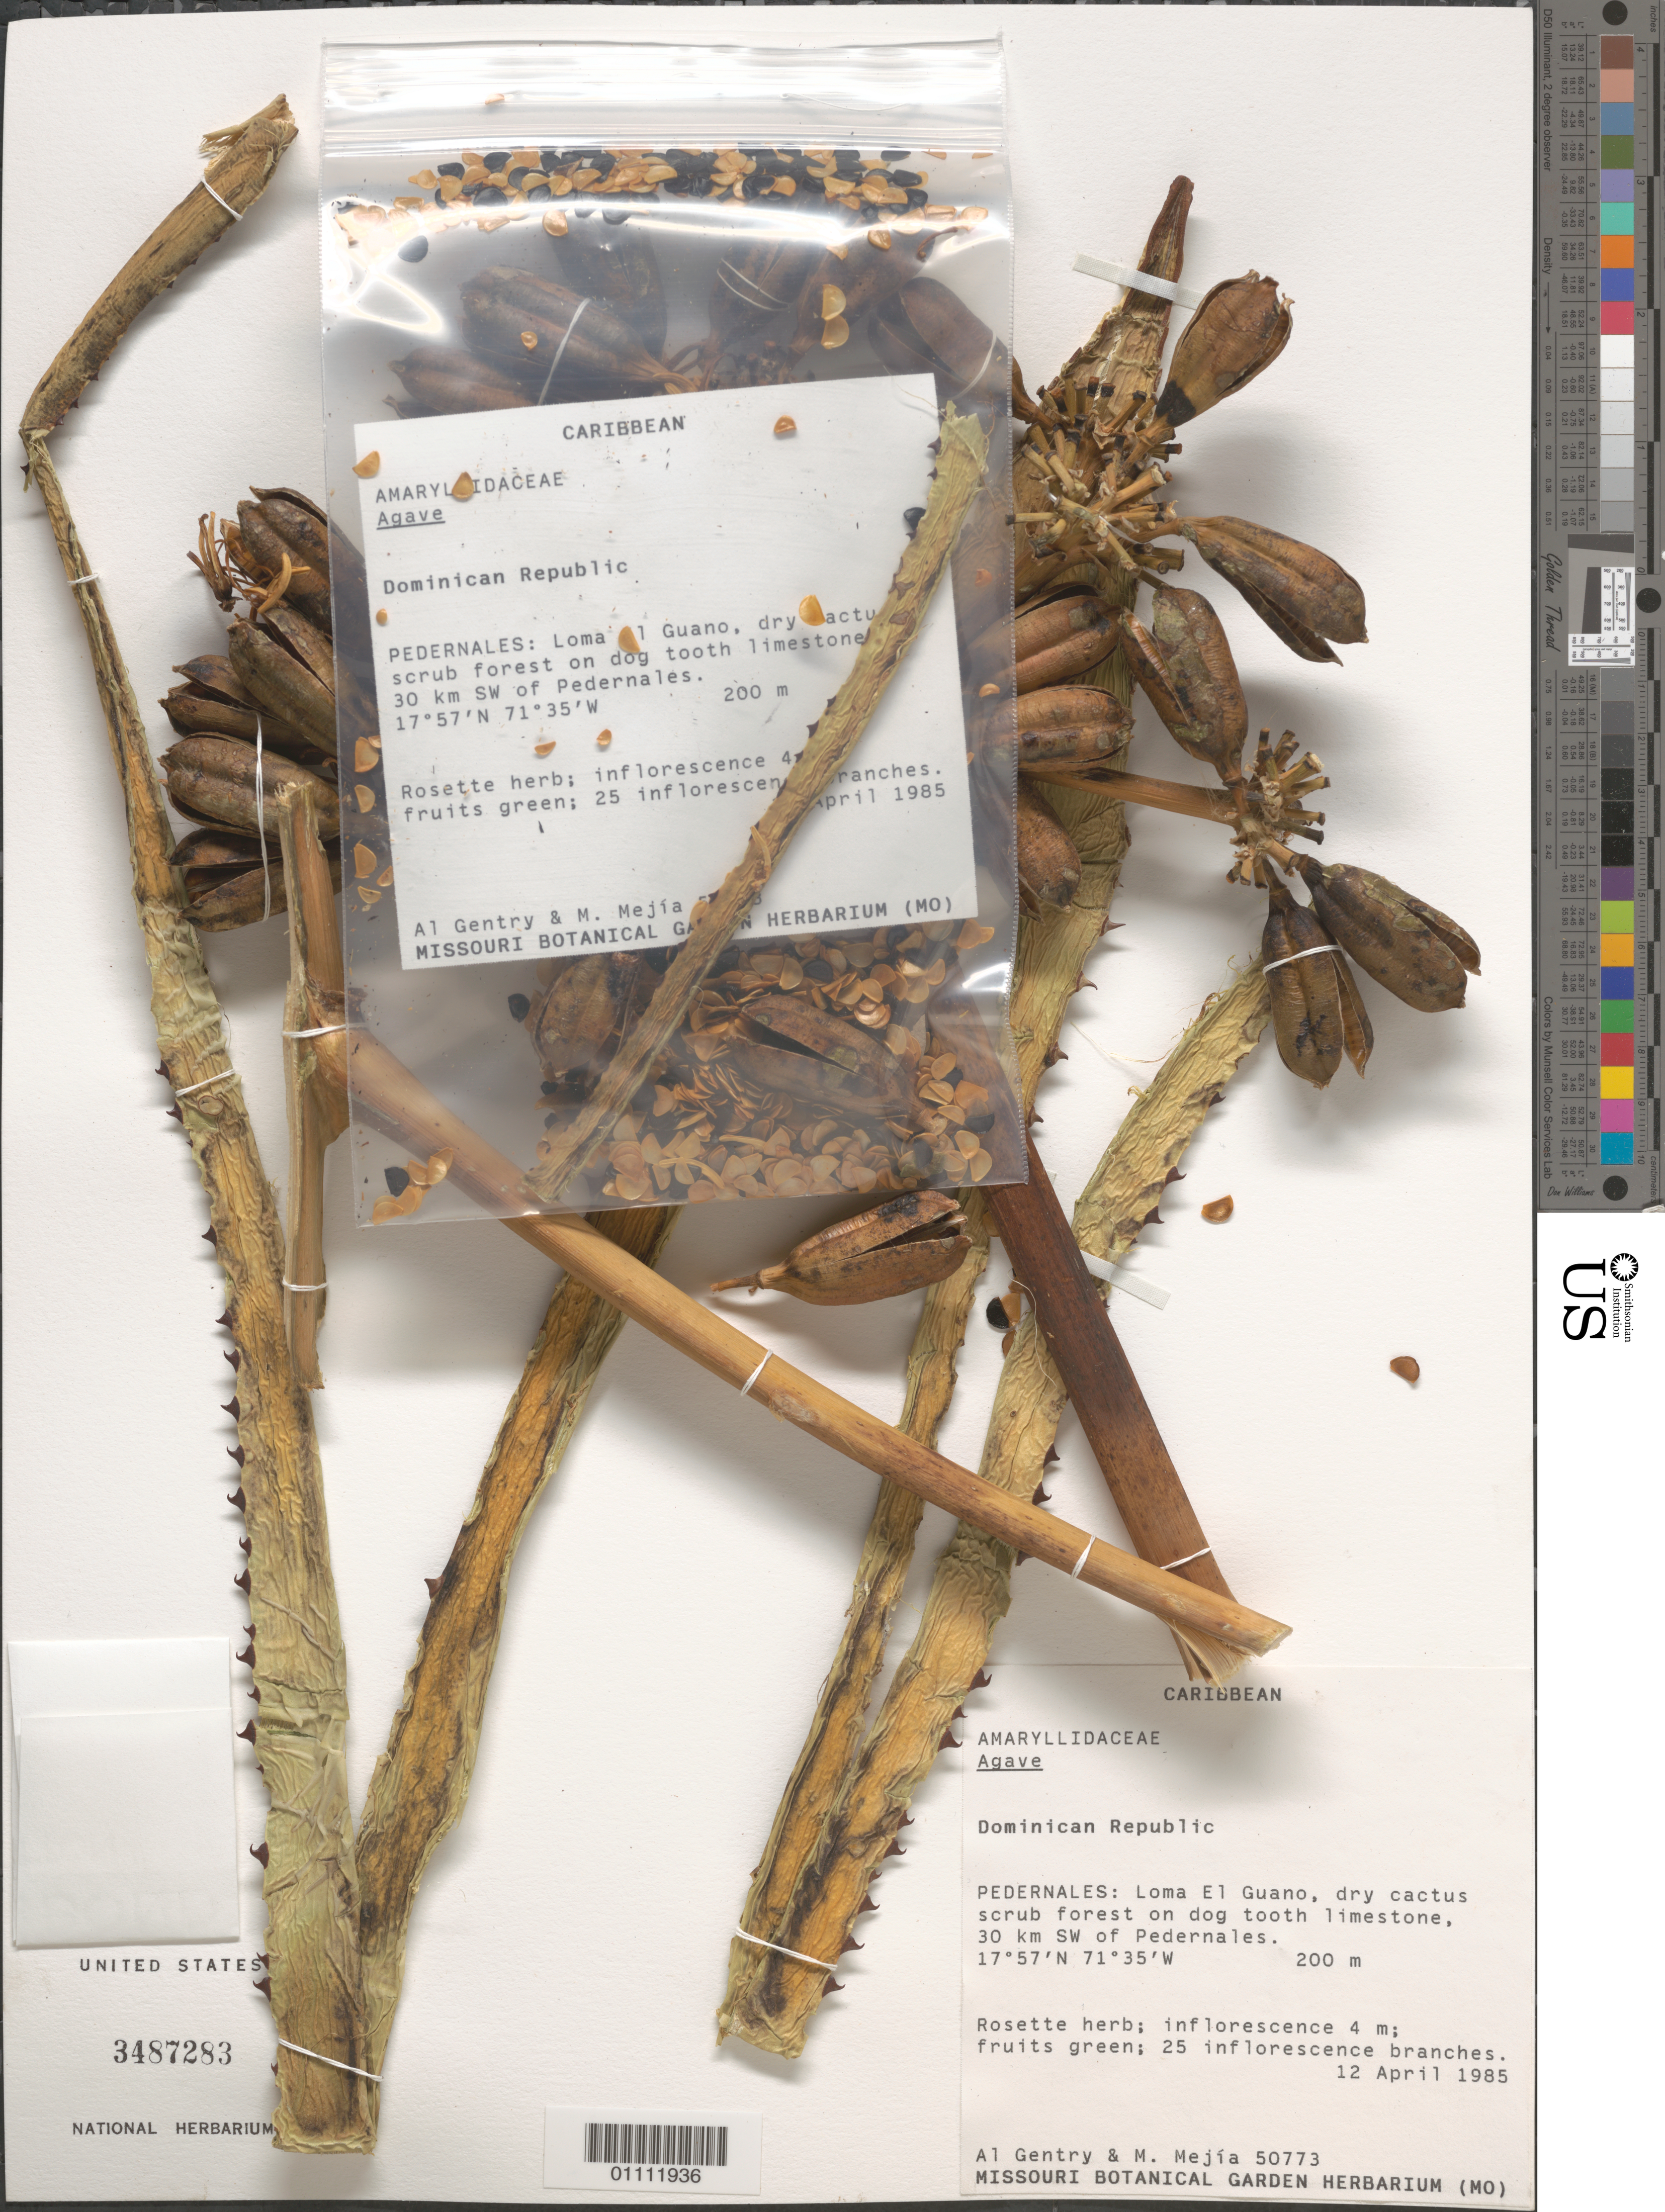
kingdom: Plantae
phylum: Tracheophyta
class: Liliopsida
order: Asparagales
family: Asparagaceae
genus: Agave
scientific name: Agave sp.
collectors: A. H. Gentry & M. Mejia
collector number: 50773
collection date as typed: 12 Apr 1985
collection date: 1985-04-12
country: Dominican Republic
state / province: Pedernales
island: Hispaniola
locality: Loma El Guano, 30 km SW of Pedernales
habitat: Dry cactus scrub forest on dog tooth limestone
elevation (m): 200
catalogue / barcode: US 3487283